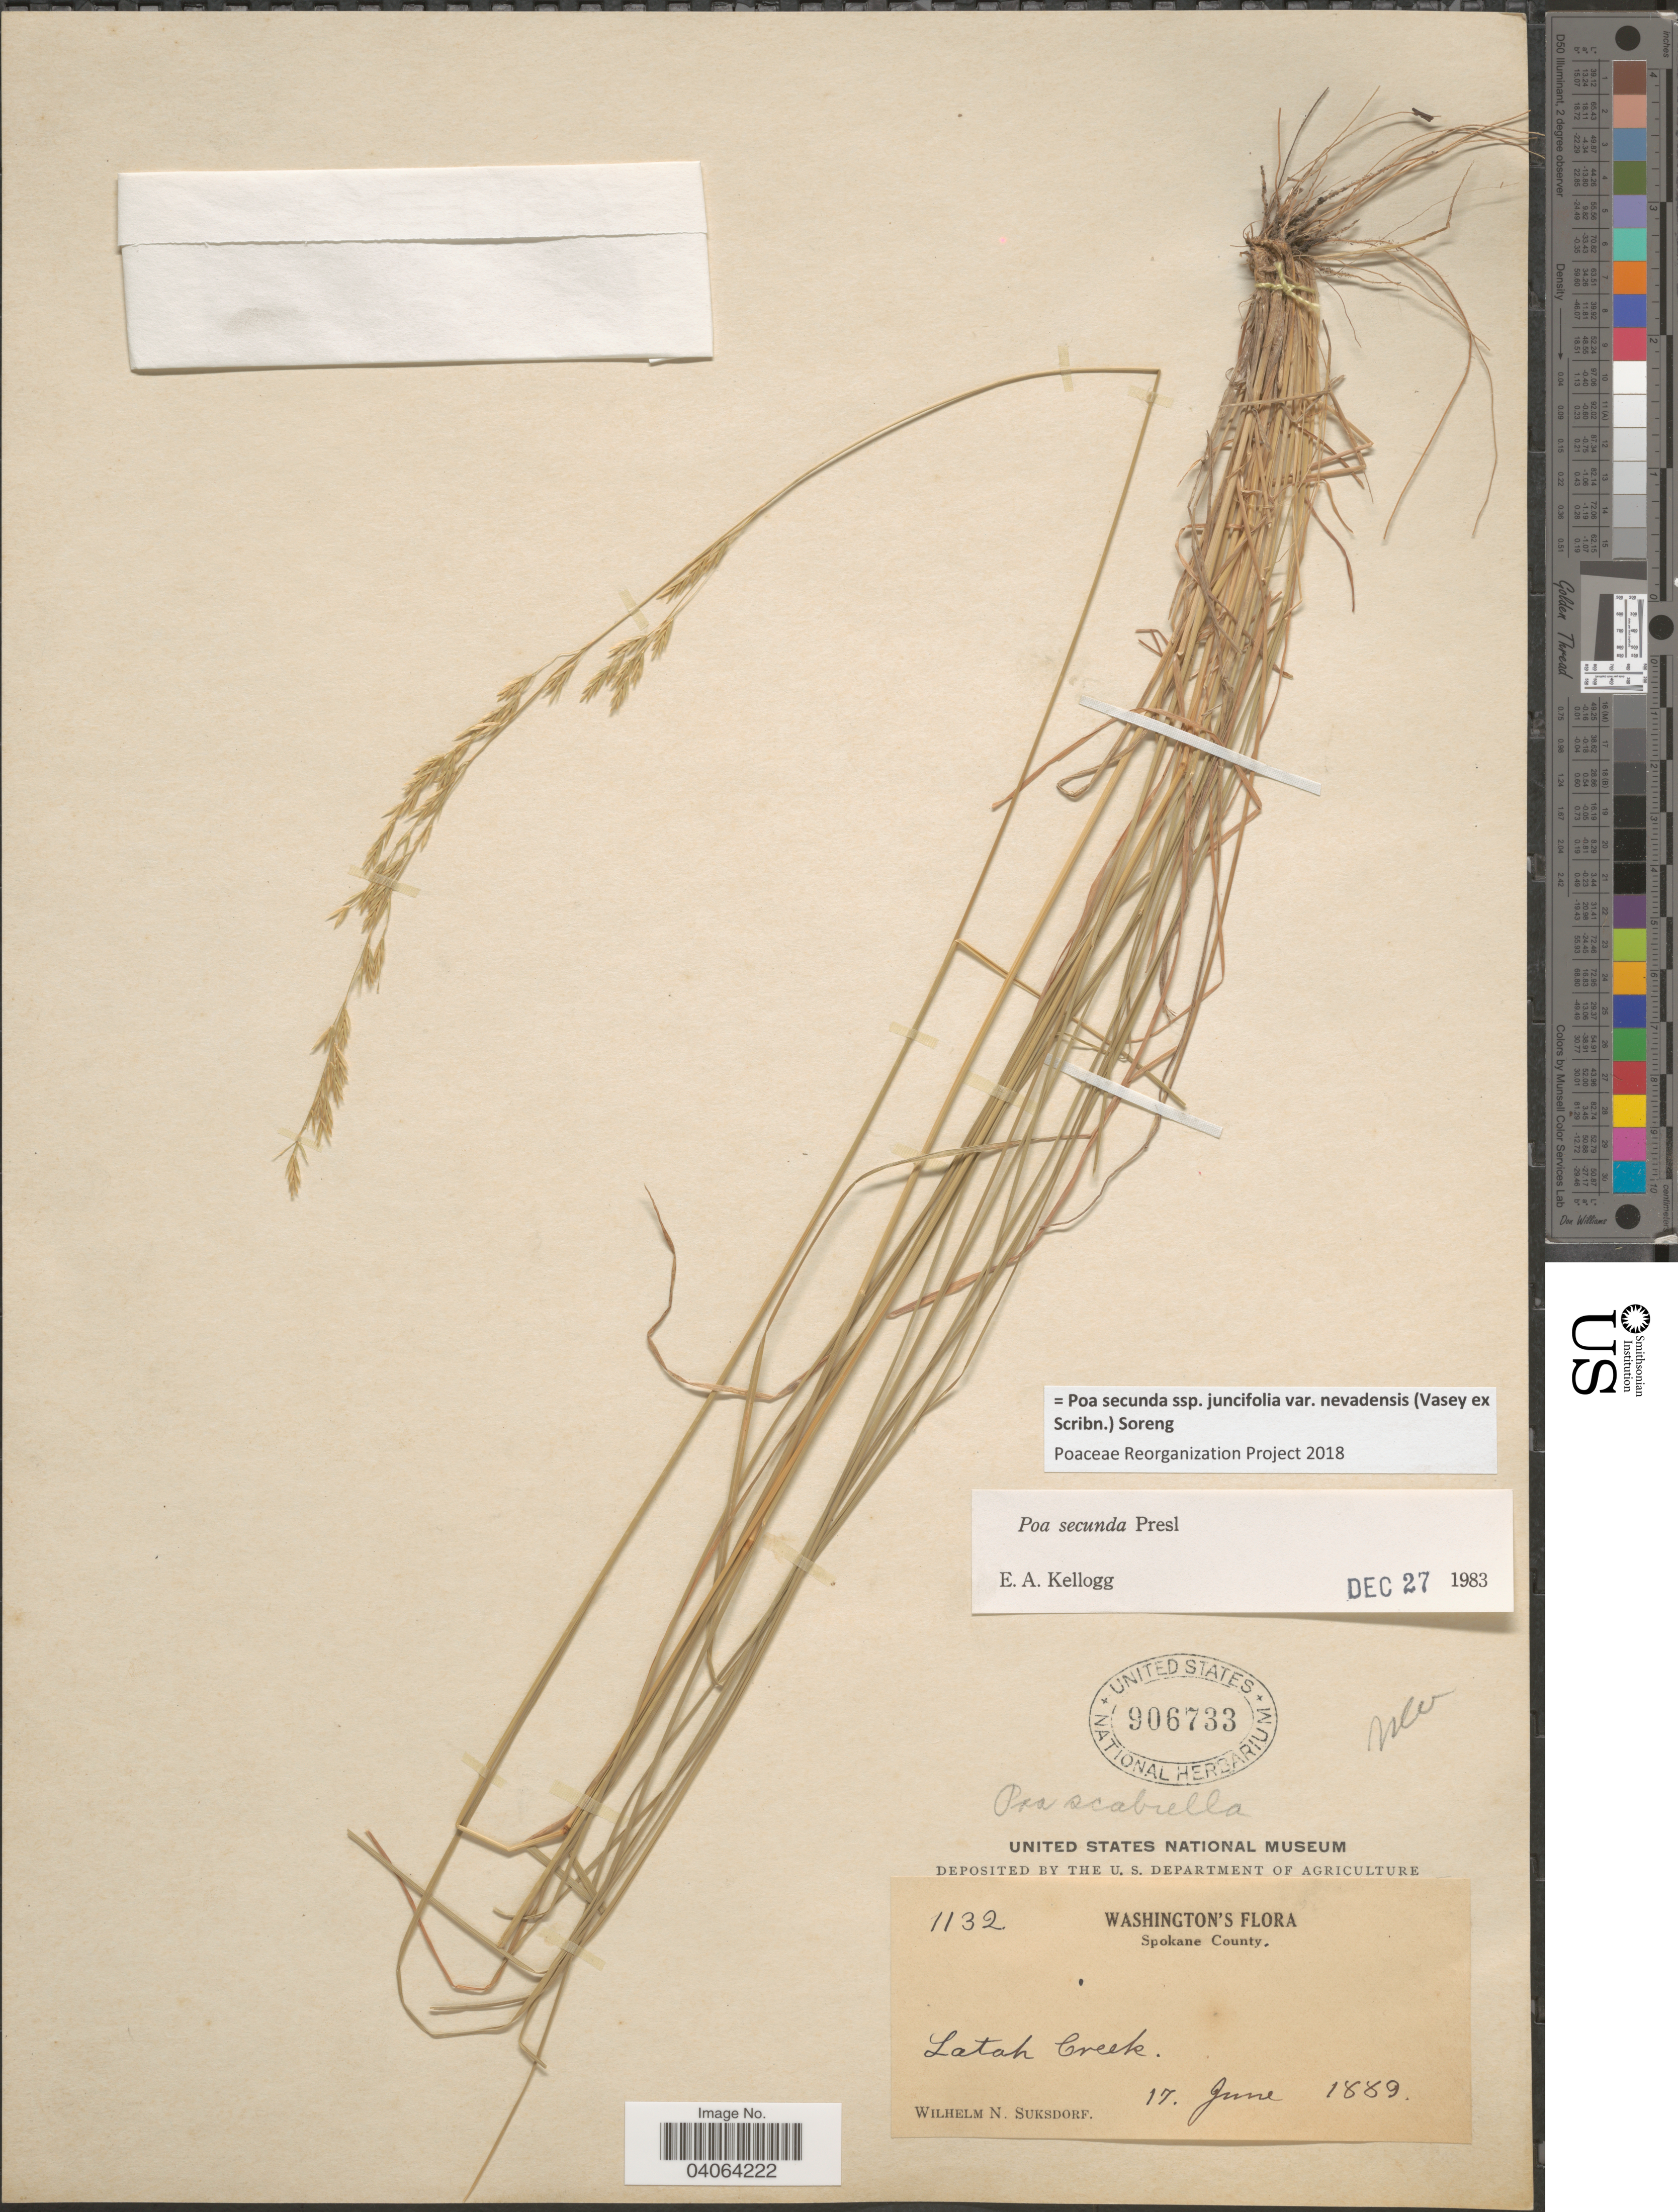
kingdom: Plantae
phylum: Tracheophyta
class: Liliopsida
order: Poales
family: Poaceae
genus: Poa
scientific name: Poa secunda subsp. juncifolia var. nevadensis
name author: (Vasey ex Scribn.) Soreng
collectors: W. N. Suksdorf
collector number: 1132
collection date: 1889-06-17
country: United States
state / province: Washington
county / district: Spokane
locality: Spokane County. Latah Creek.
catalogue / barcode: US 906733